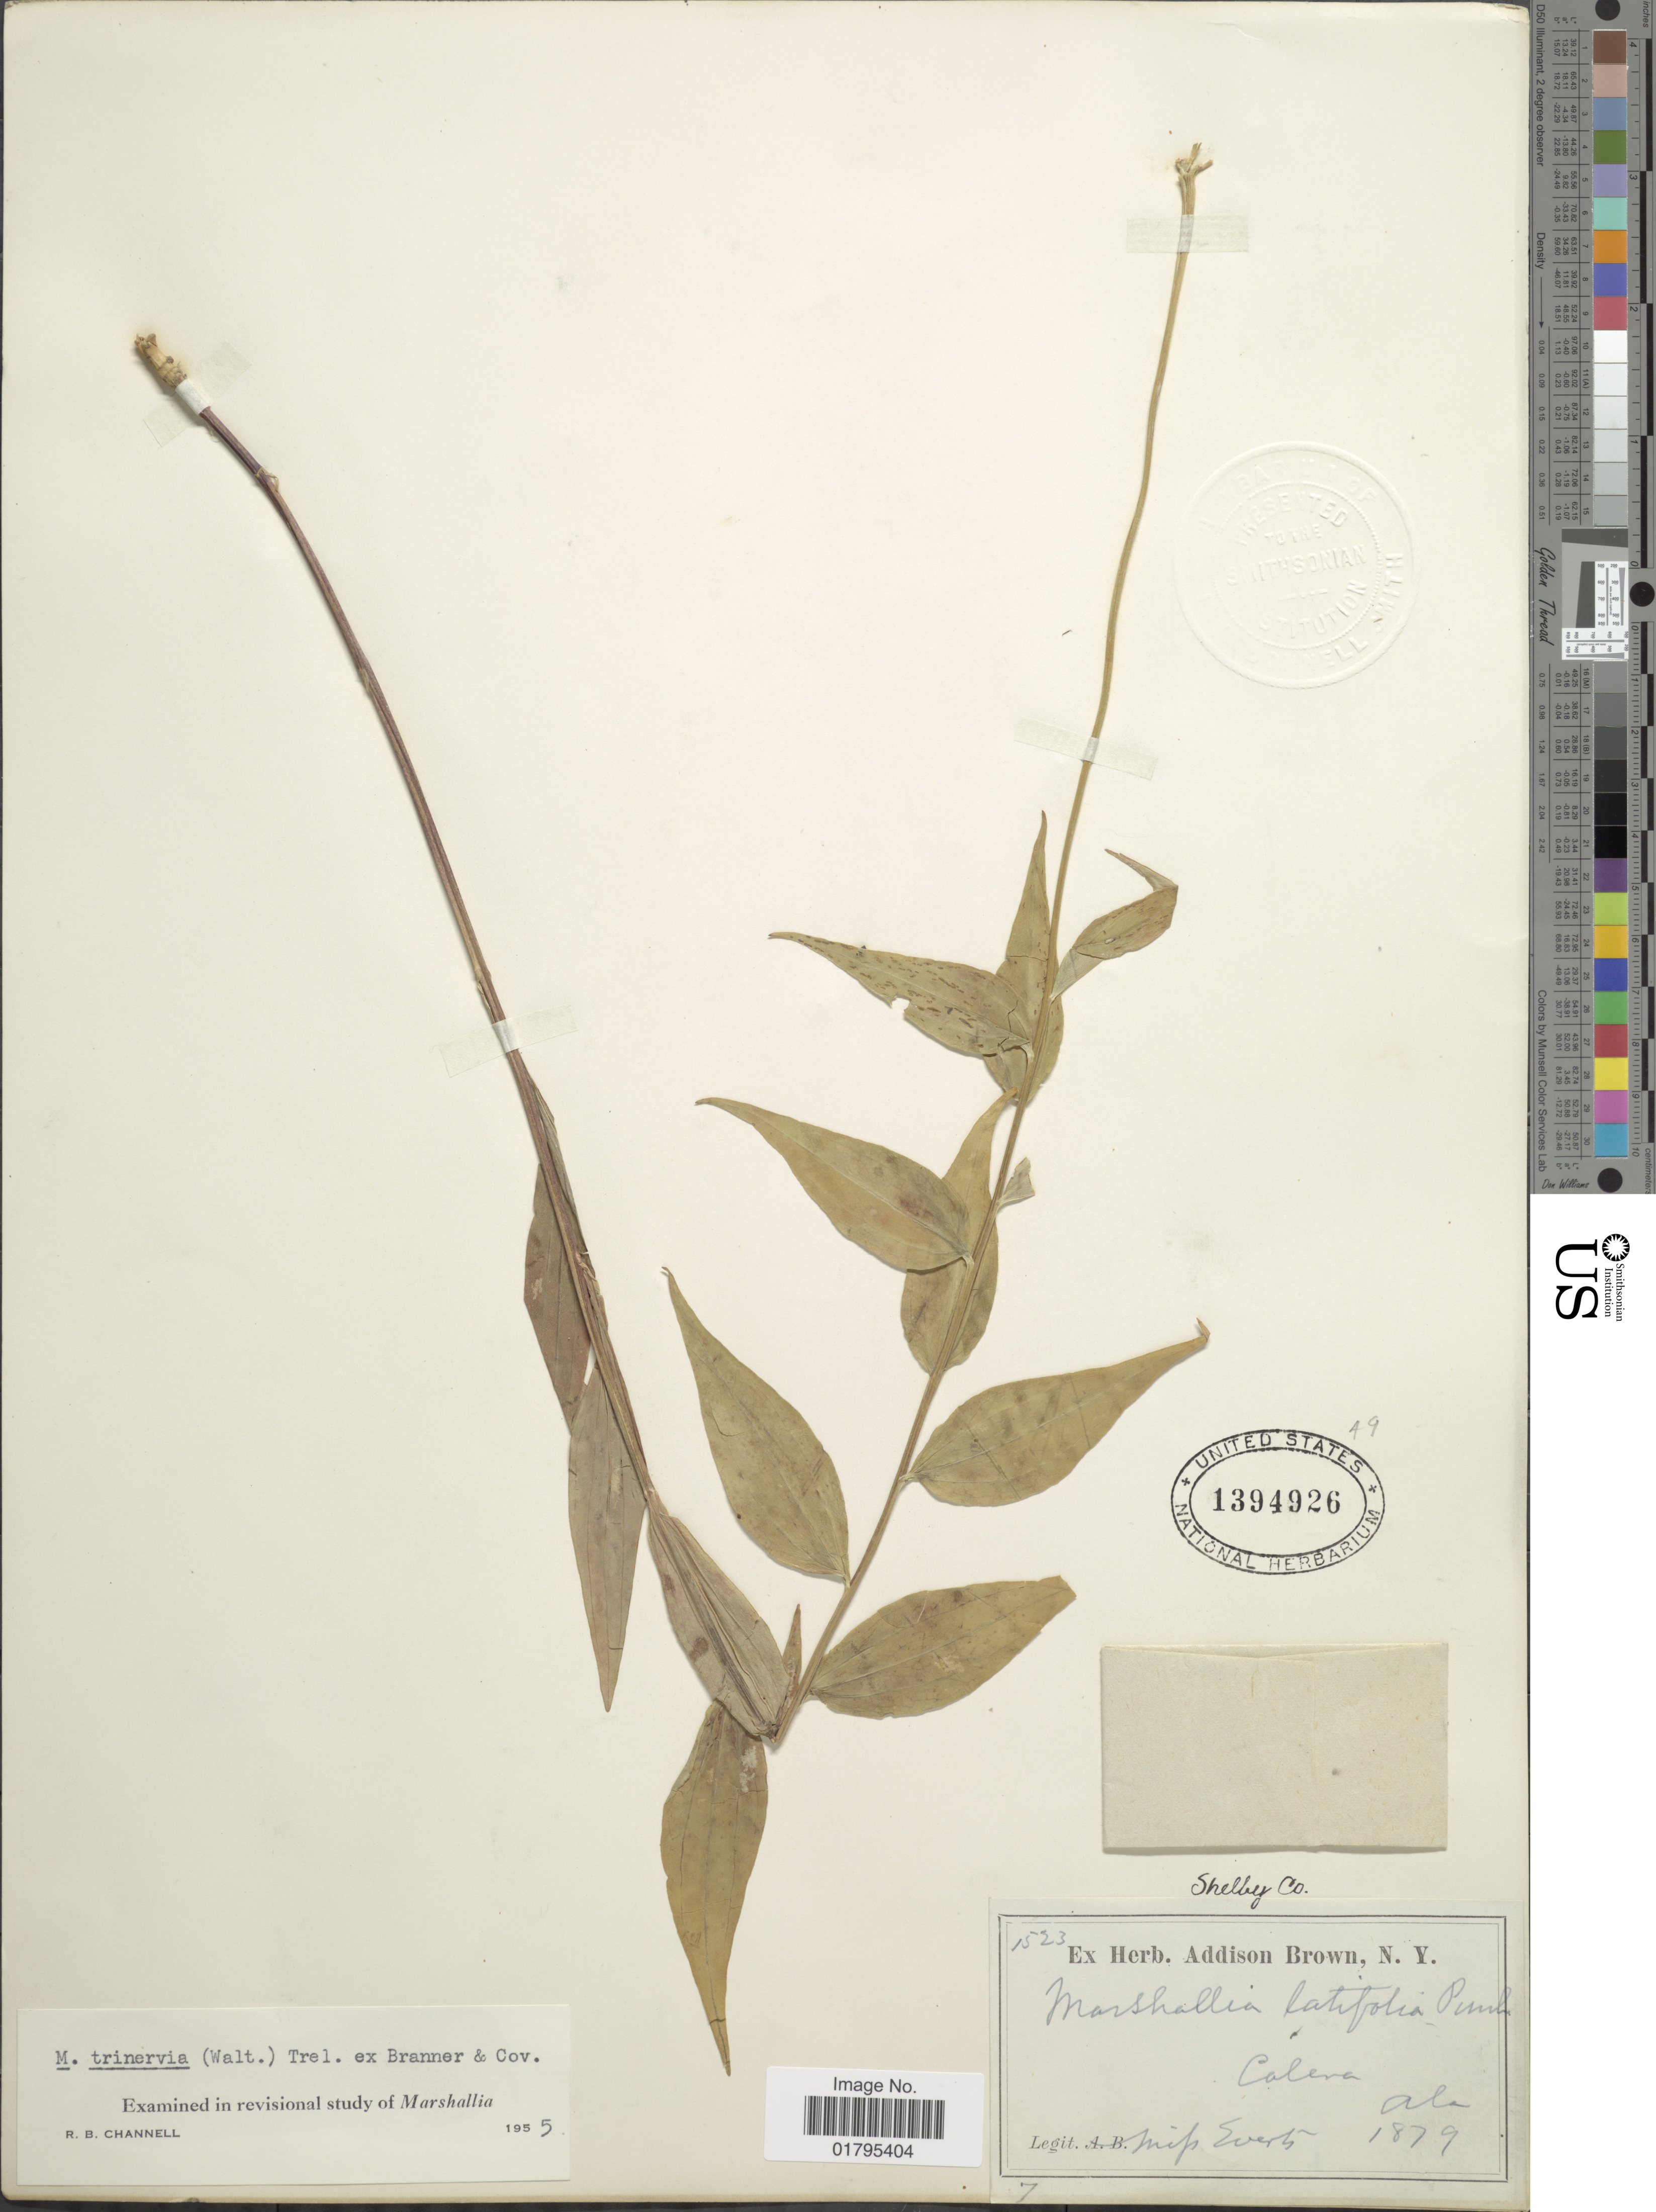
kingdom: Plantae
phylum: Tracheophyta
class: Magnoliopsida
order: Asterales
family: Asteraceae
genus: Marshallia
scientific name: Marshallia trinervia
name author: (Walter) Lesq. ex Trel.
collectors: M. Everts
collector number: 1523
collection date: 1879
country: United States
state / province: Alabama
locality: Calera, Ala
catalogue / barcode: US 1394926